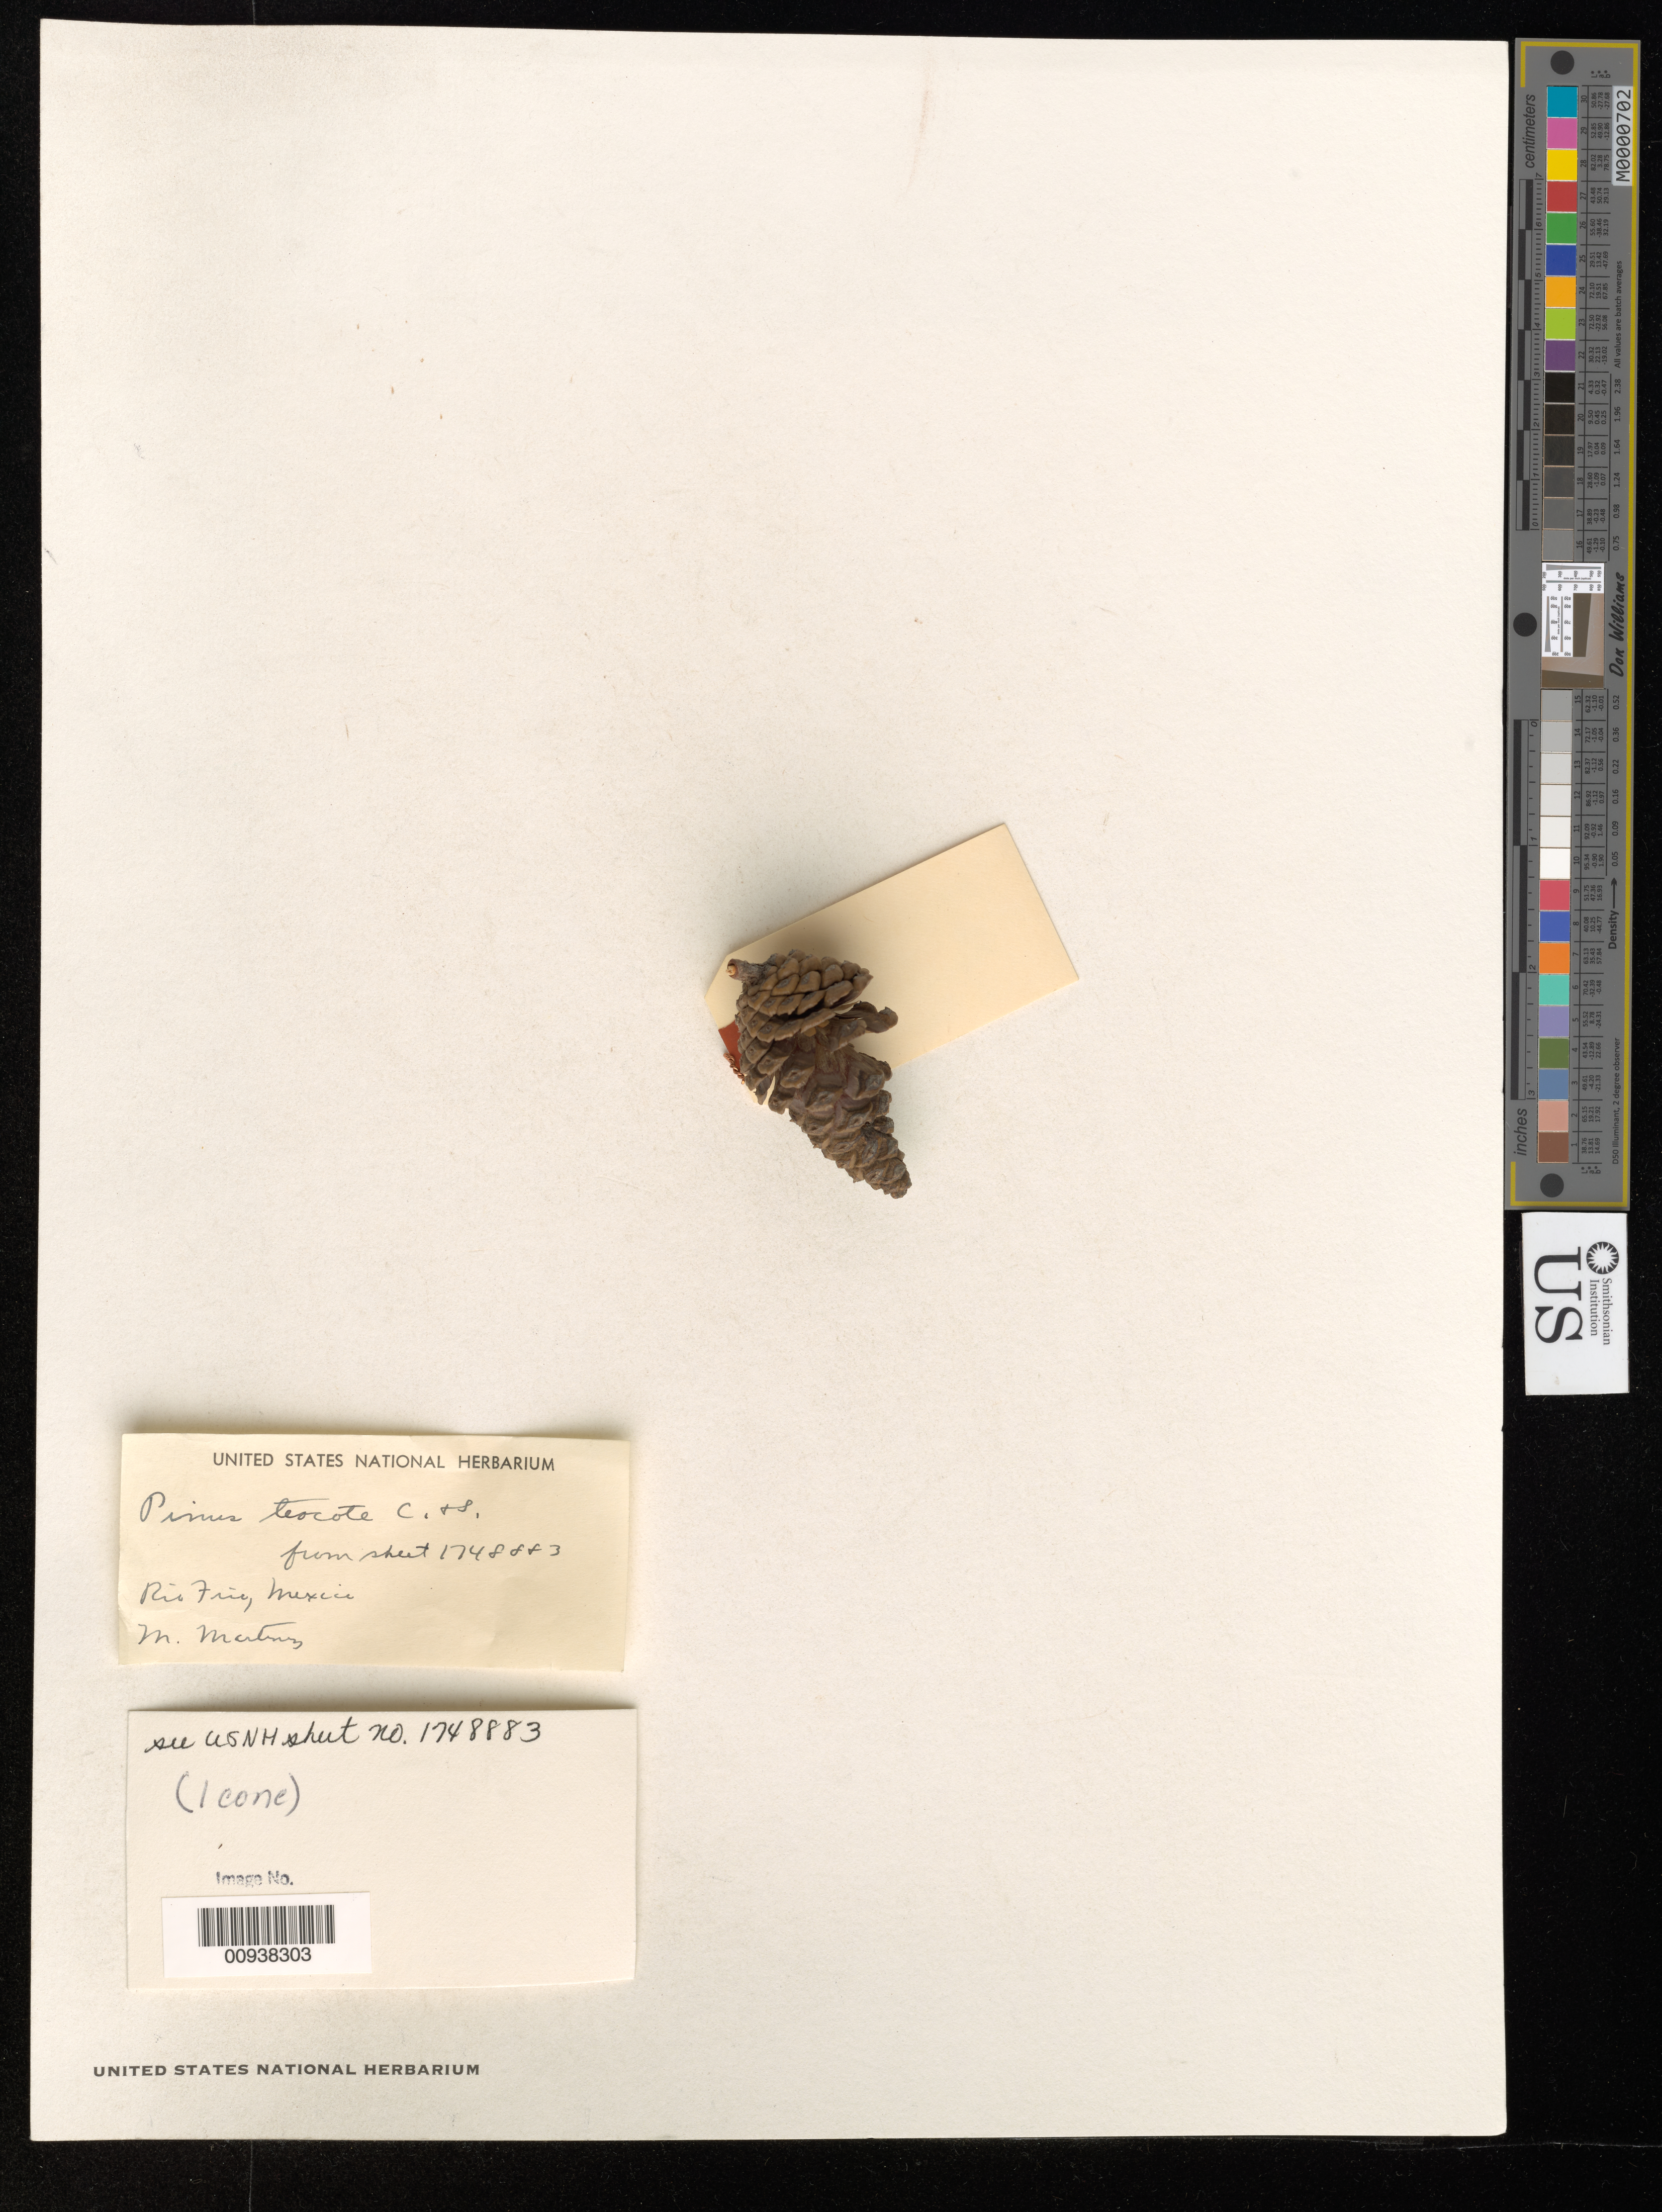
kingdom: Plantae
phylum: Tracheophyta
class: Pinopsida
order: Pinales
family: Pinaceae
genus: Pinus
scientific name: Pinus teocote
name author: Schltdl. & Cham.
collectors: M. Martinez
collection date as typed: Feb 1939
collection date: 1939-02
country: Mexico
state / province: México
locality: Río Frío.